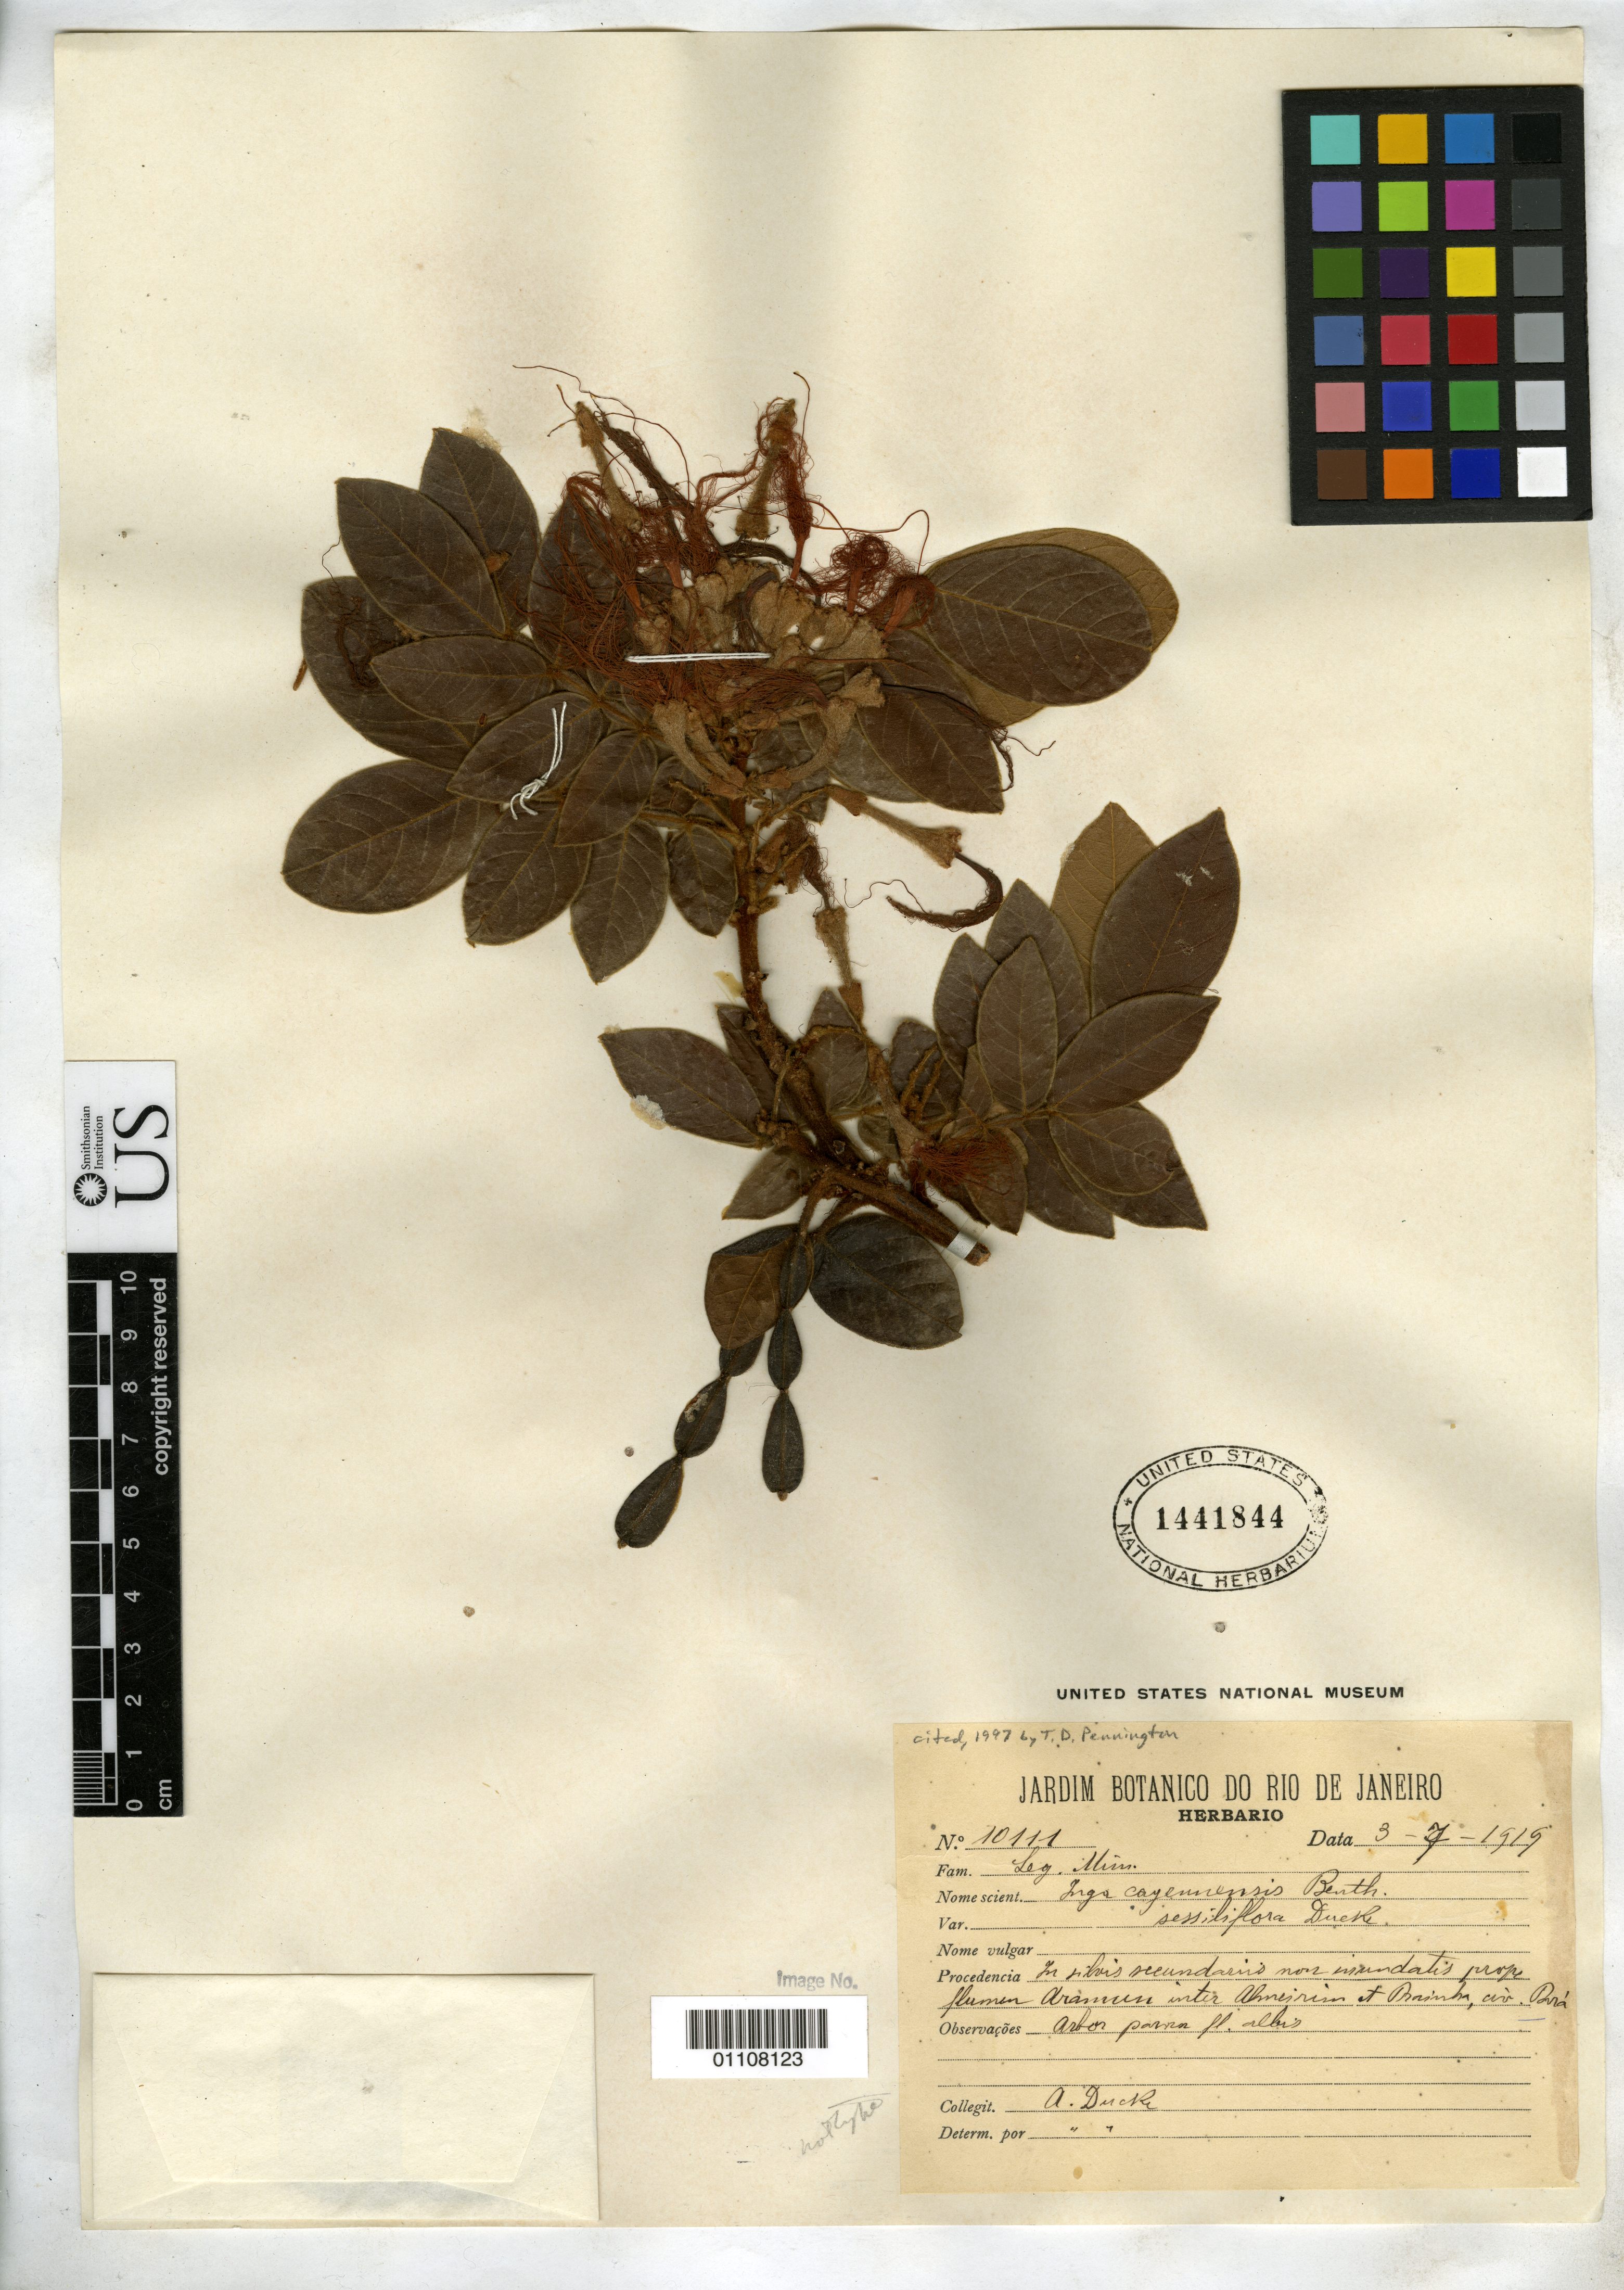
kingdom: Plantae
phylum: Tracheophyta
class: Magnoliopsida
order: Fabales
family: Fabaceae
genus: Inga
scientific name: Inga cayennensis f. sessiliflora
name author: Ducke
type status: Syntype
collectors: A. Ducke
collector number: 10111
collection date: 1919-07-03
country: Brazil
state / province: Pará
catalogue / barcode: US 1441844